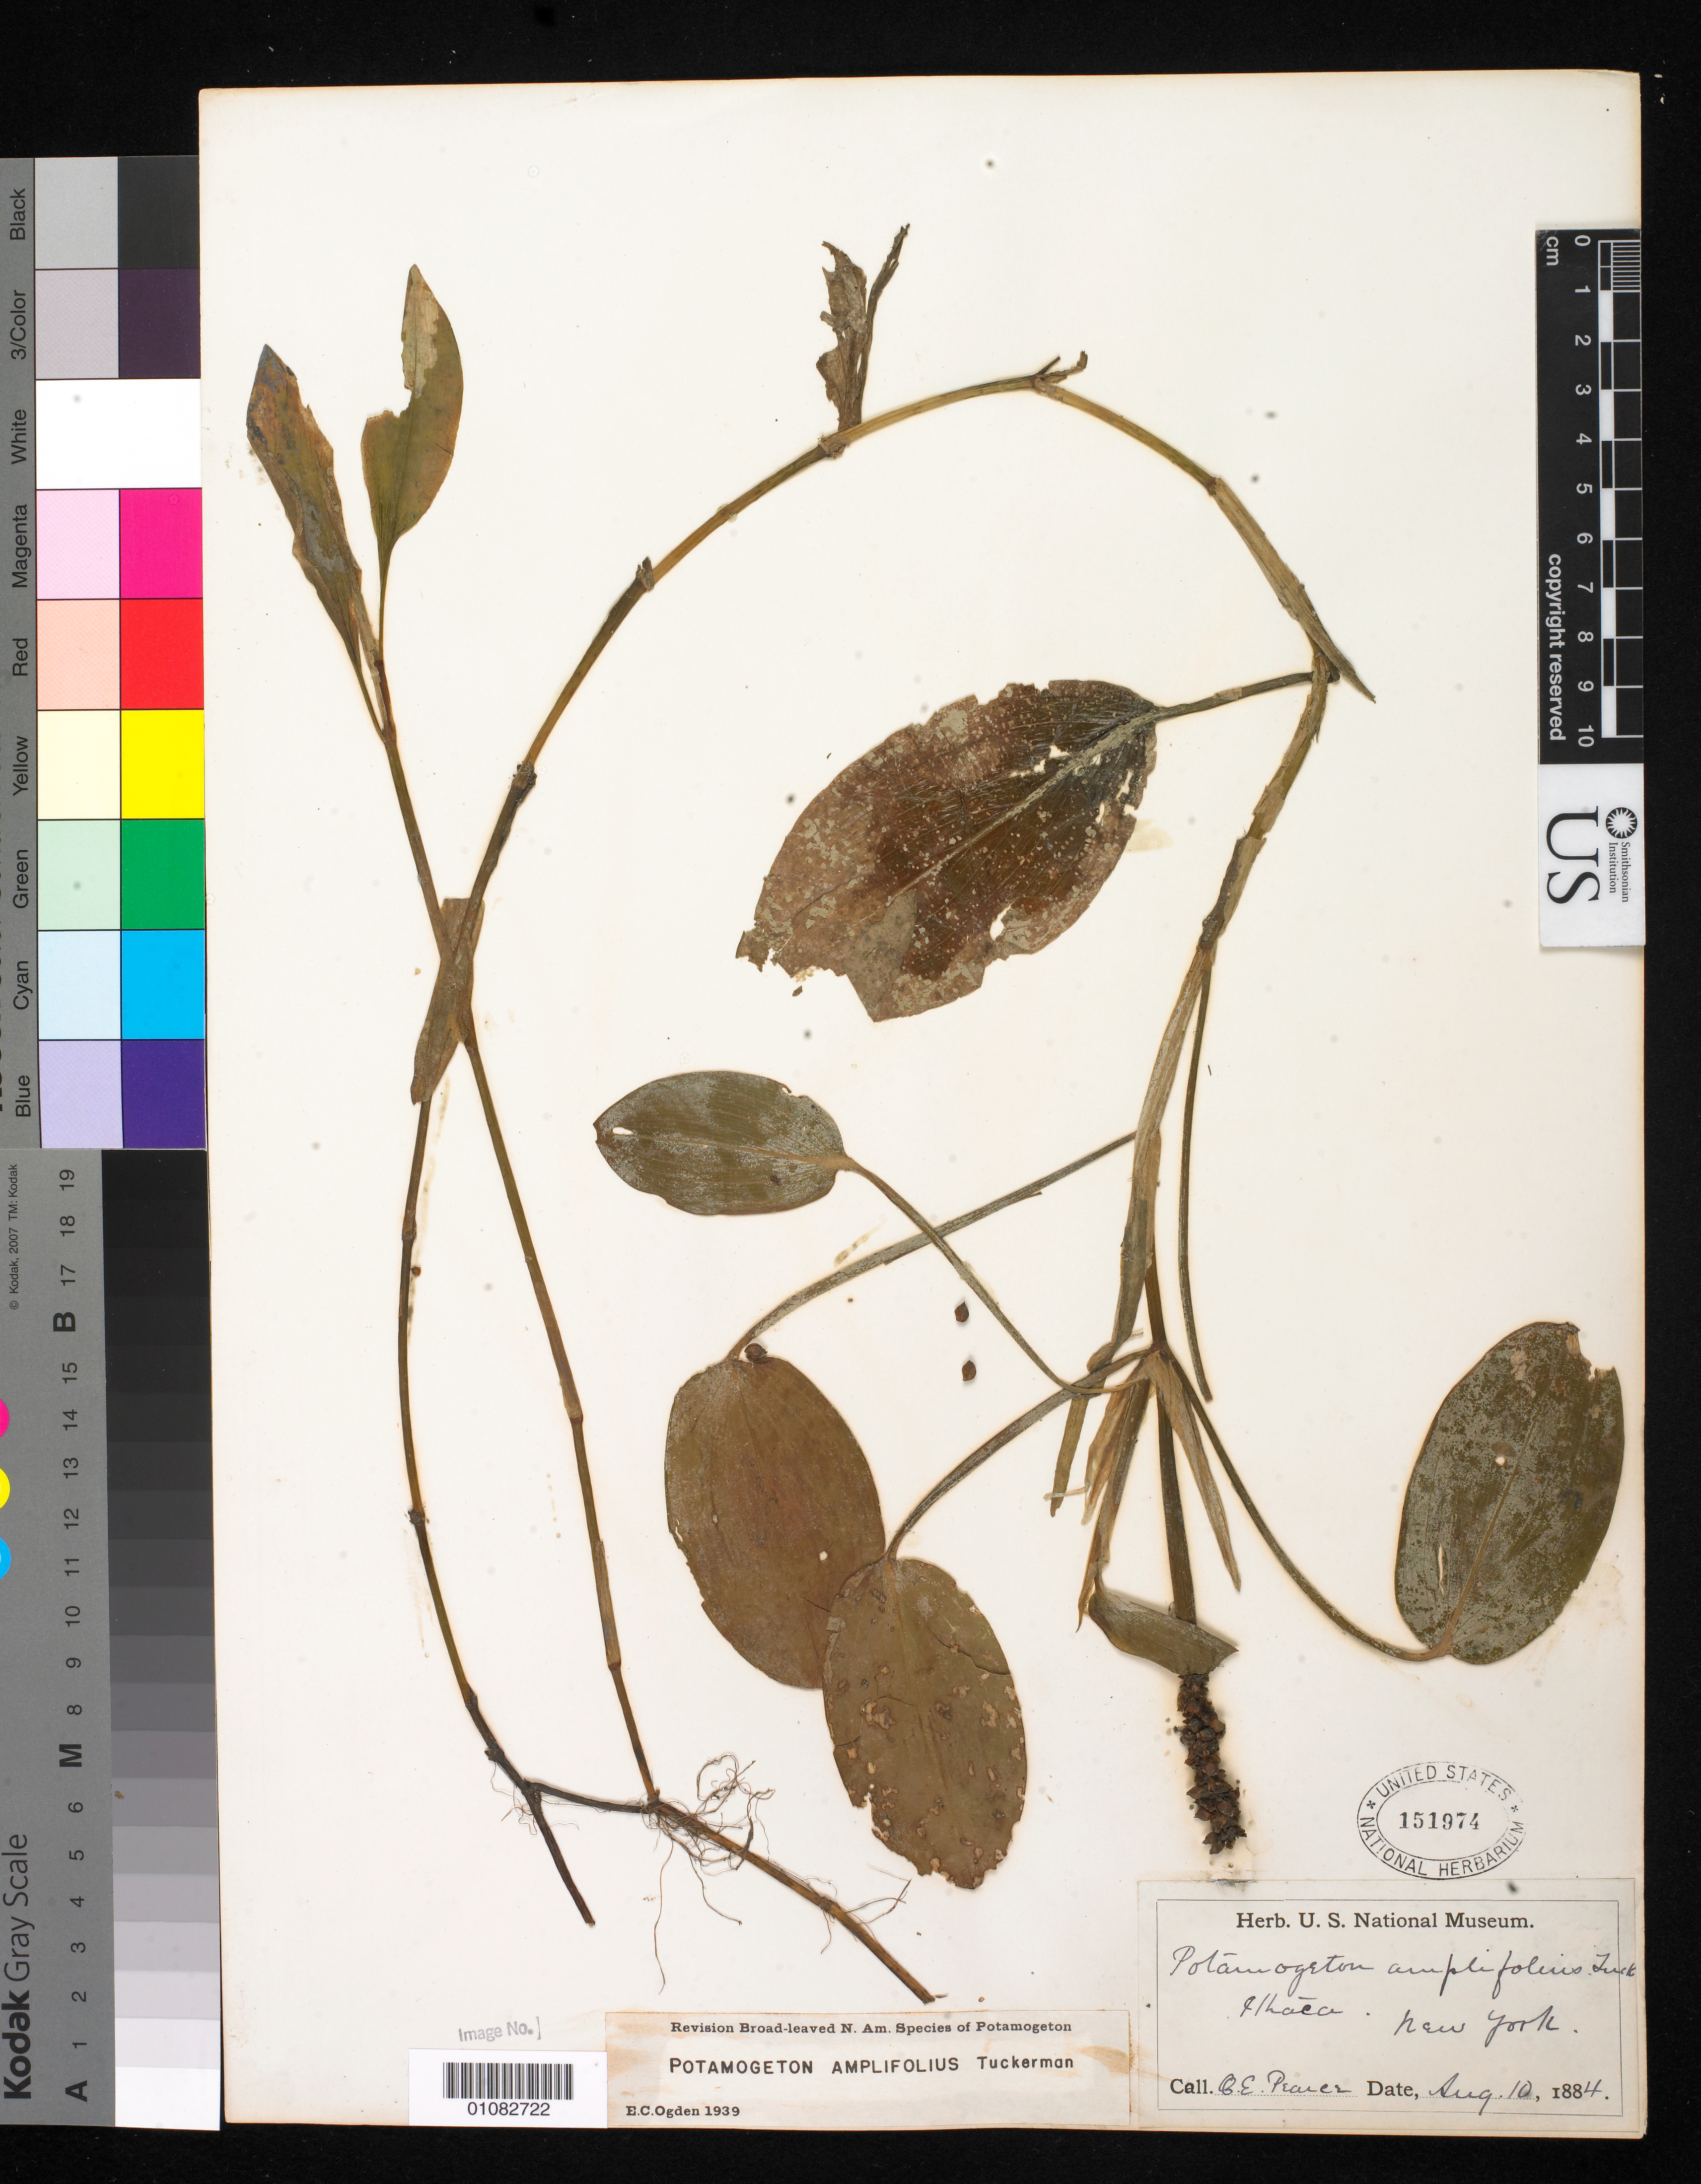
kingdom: Plantae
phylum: Tracheophyta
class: Liliopsida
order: Alismatales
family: Potamogetonaceae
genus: Potamogeton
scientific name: Potamogeton amplifolius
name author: Tuckerm.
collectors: B. Pearer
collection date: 1884-08-10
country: United States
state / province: New York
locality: Llhaea (?)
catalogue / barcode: US 151974